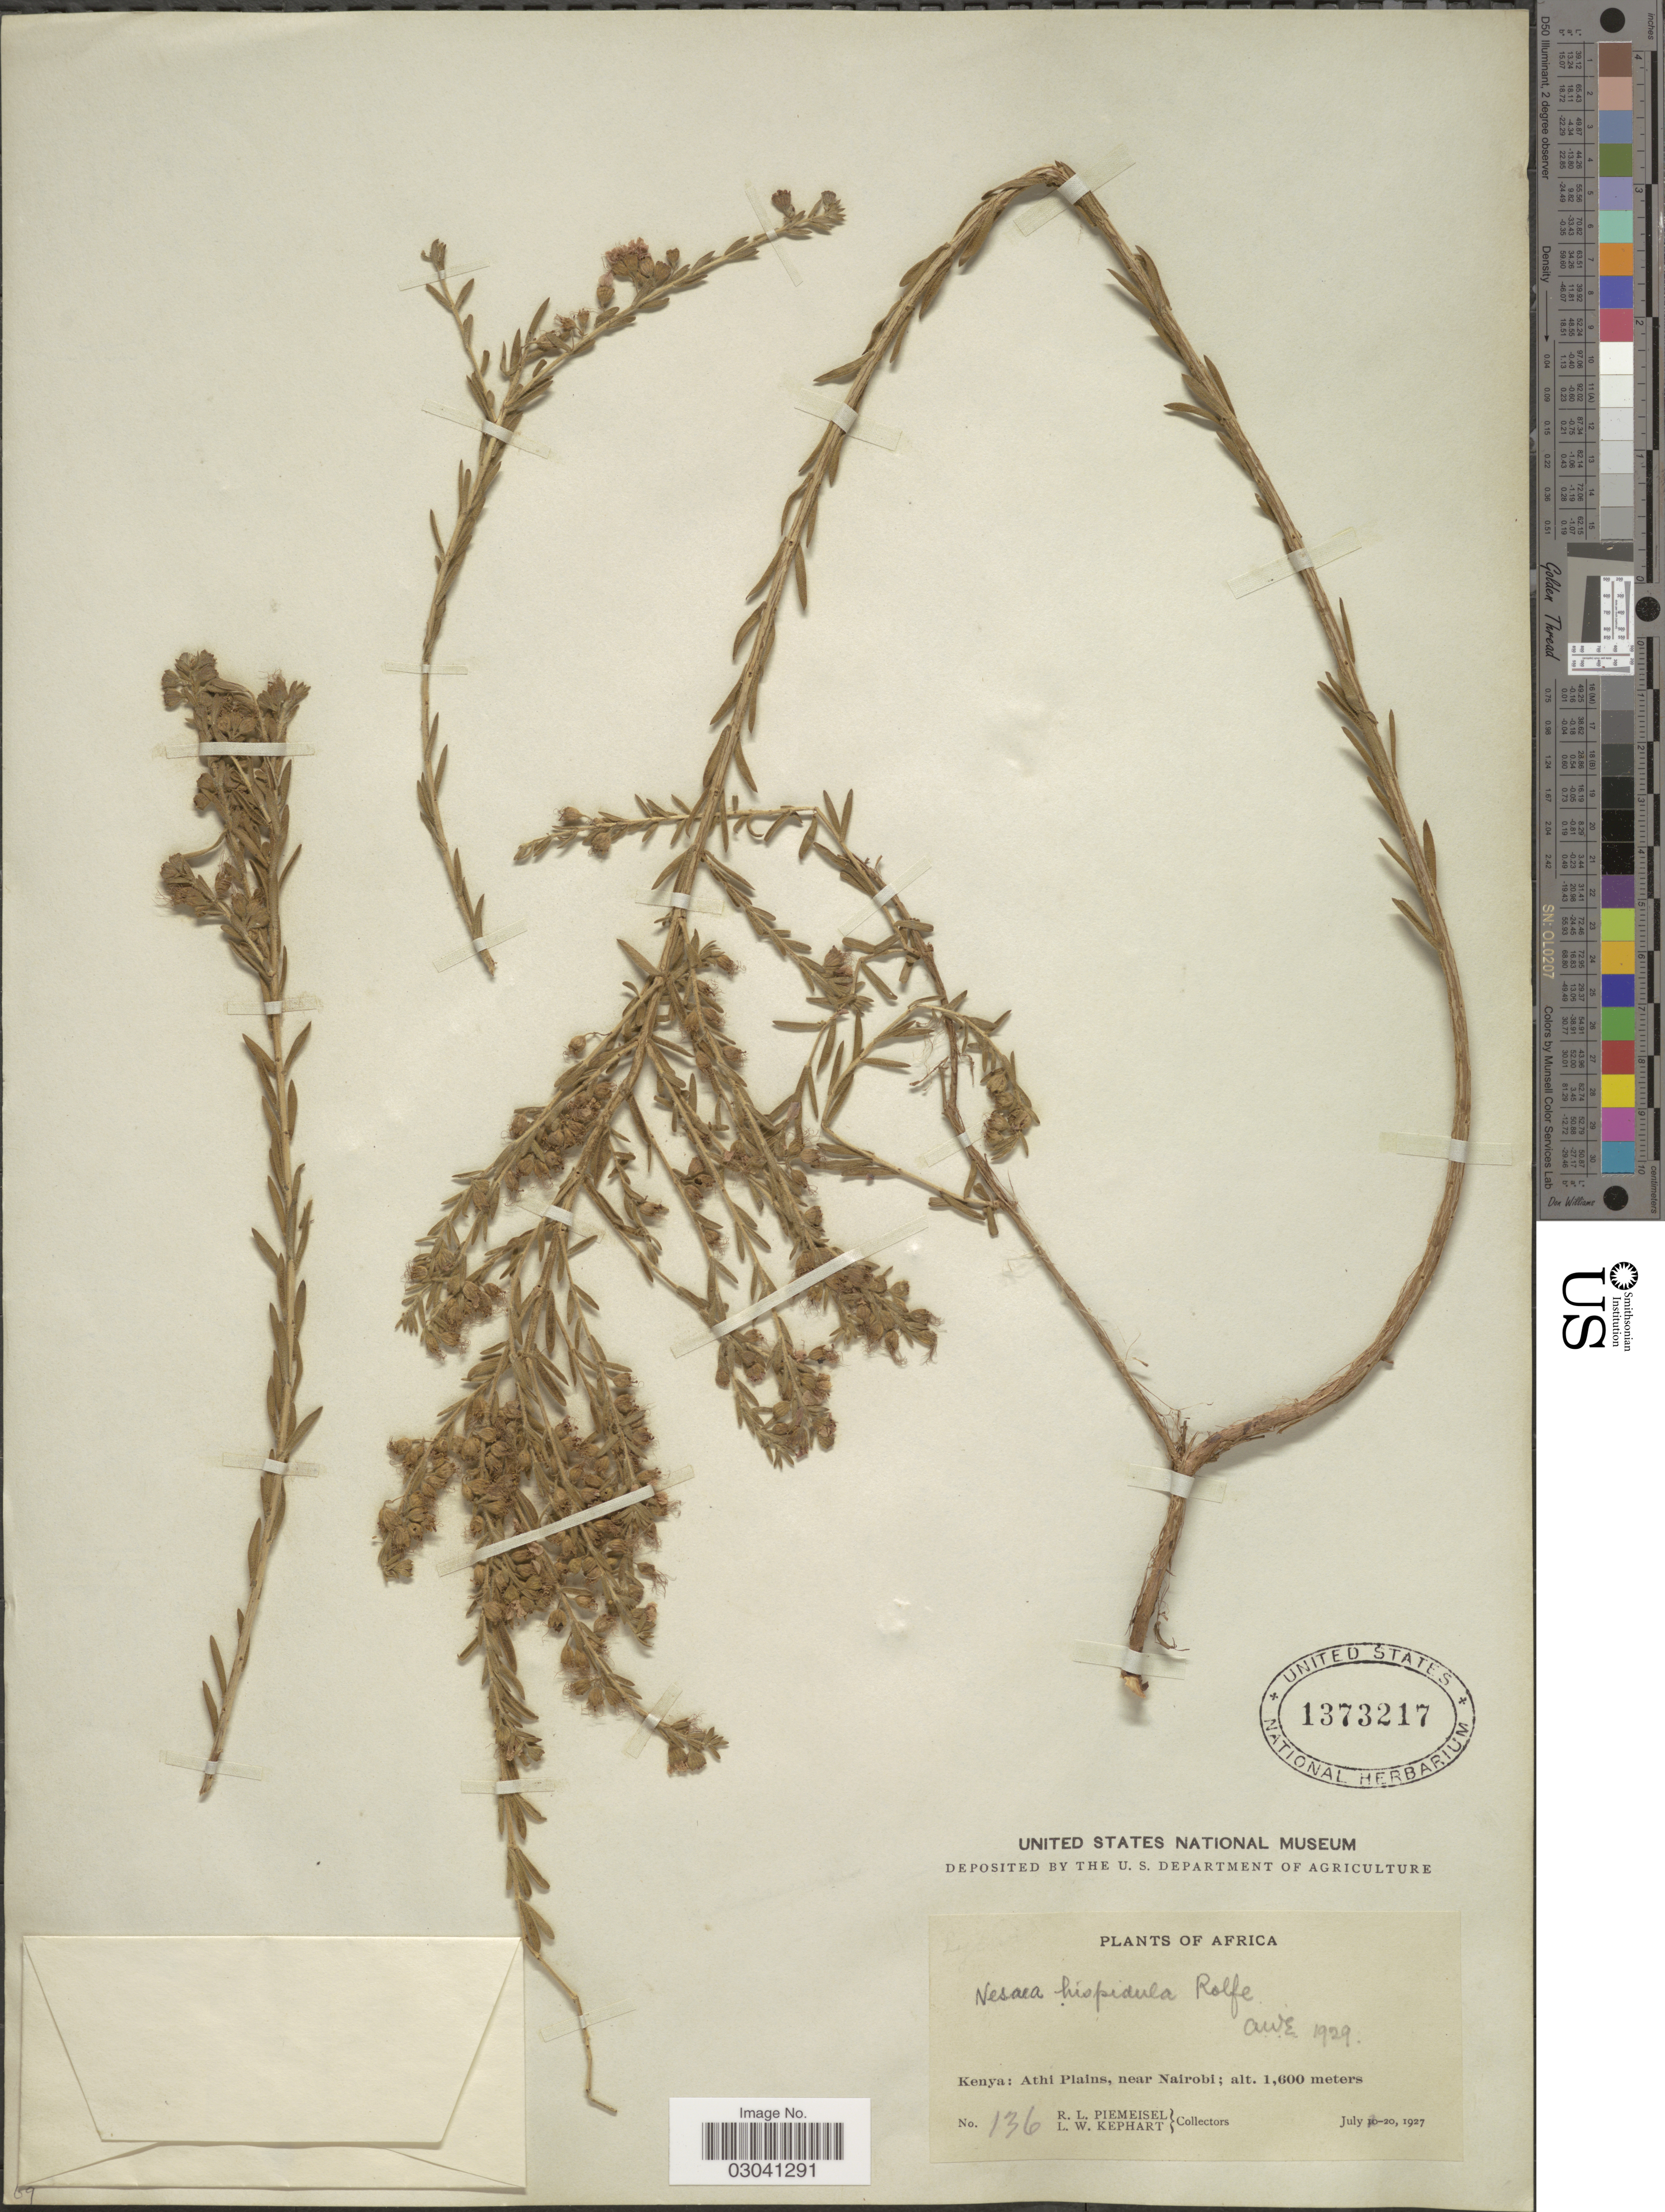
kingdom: Plantae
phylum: Tracheophyta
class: Magnoliopsida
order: Myrtales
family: Lythraceae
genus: Ammannia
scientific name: Ammannia kilimandscharica var. hispidula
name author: (Rolfe) S.A. Graham & Gandhi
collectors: R. L. Piemeisel & L. W. Kephart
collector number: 136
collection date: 1927-07-10/1927-07-20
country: Kenya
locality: Athi Plains, near Nairobi.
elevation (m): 1600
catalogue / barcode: US 1373217